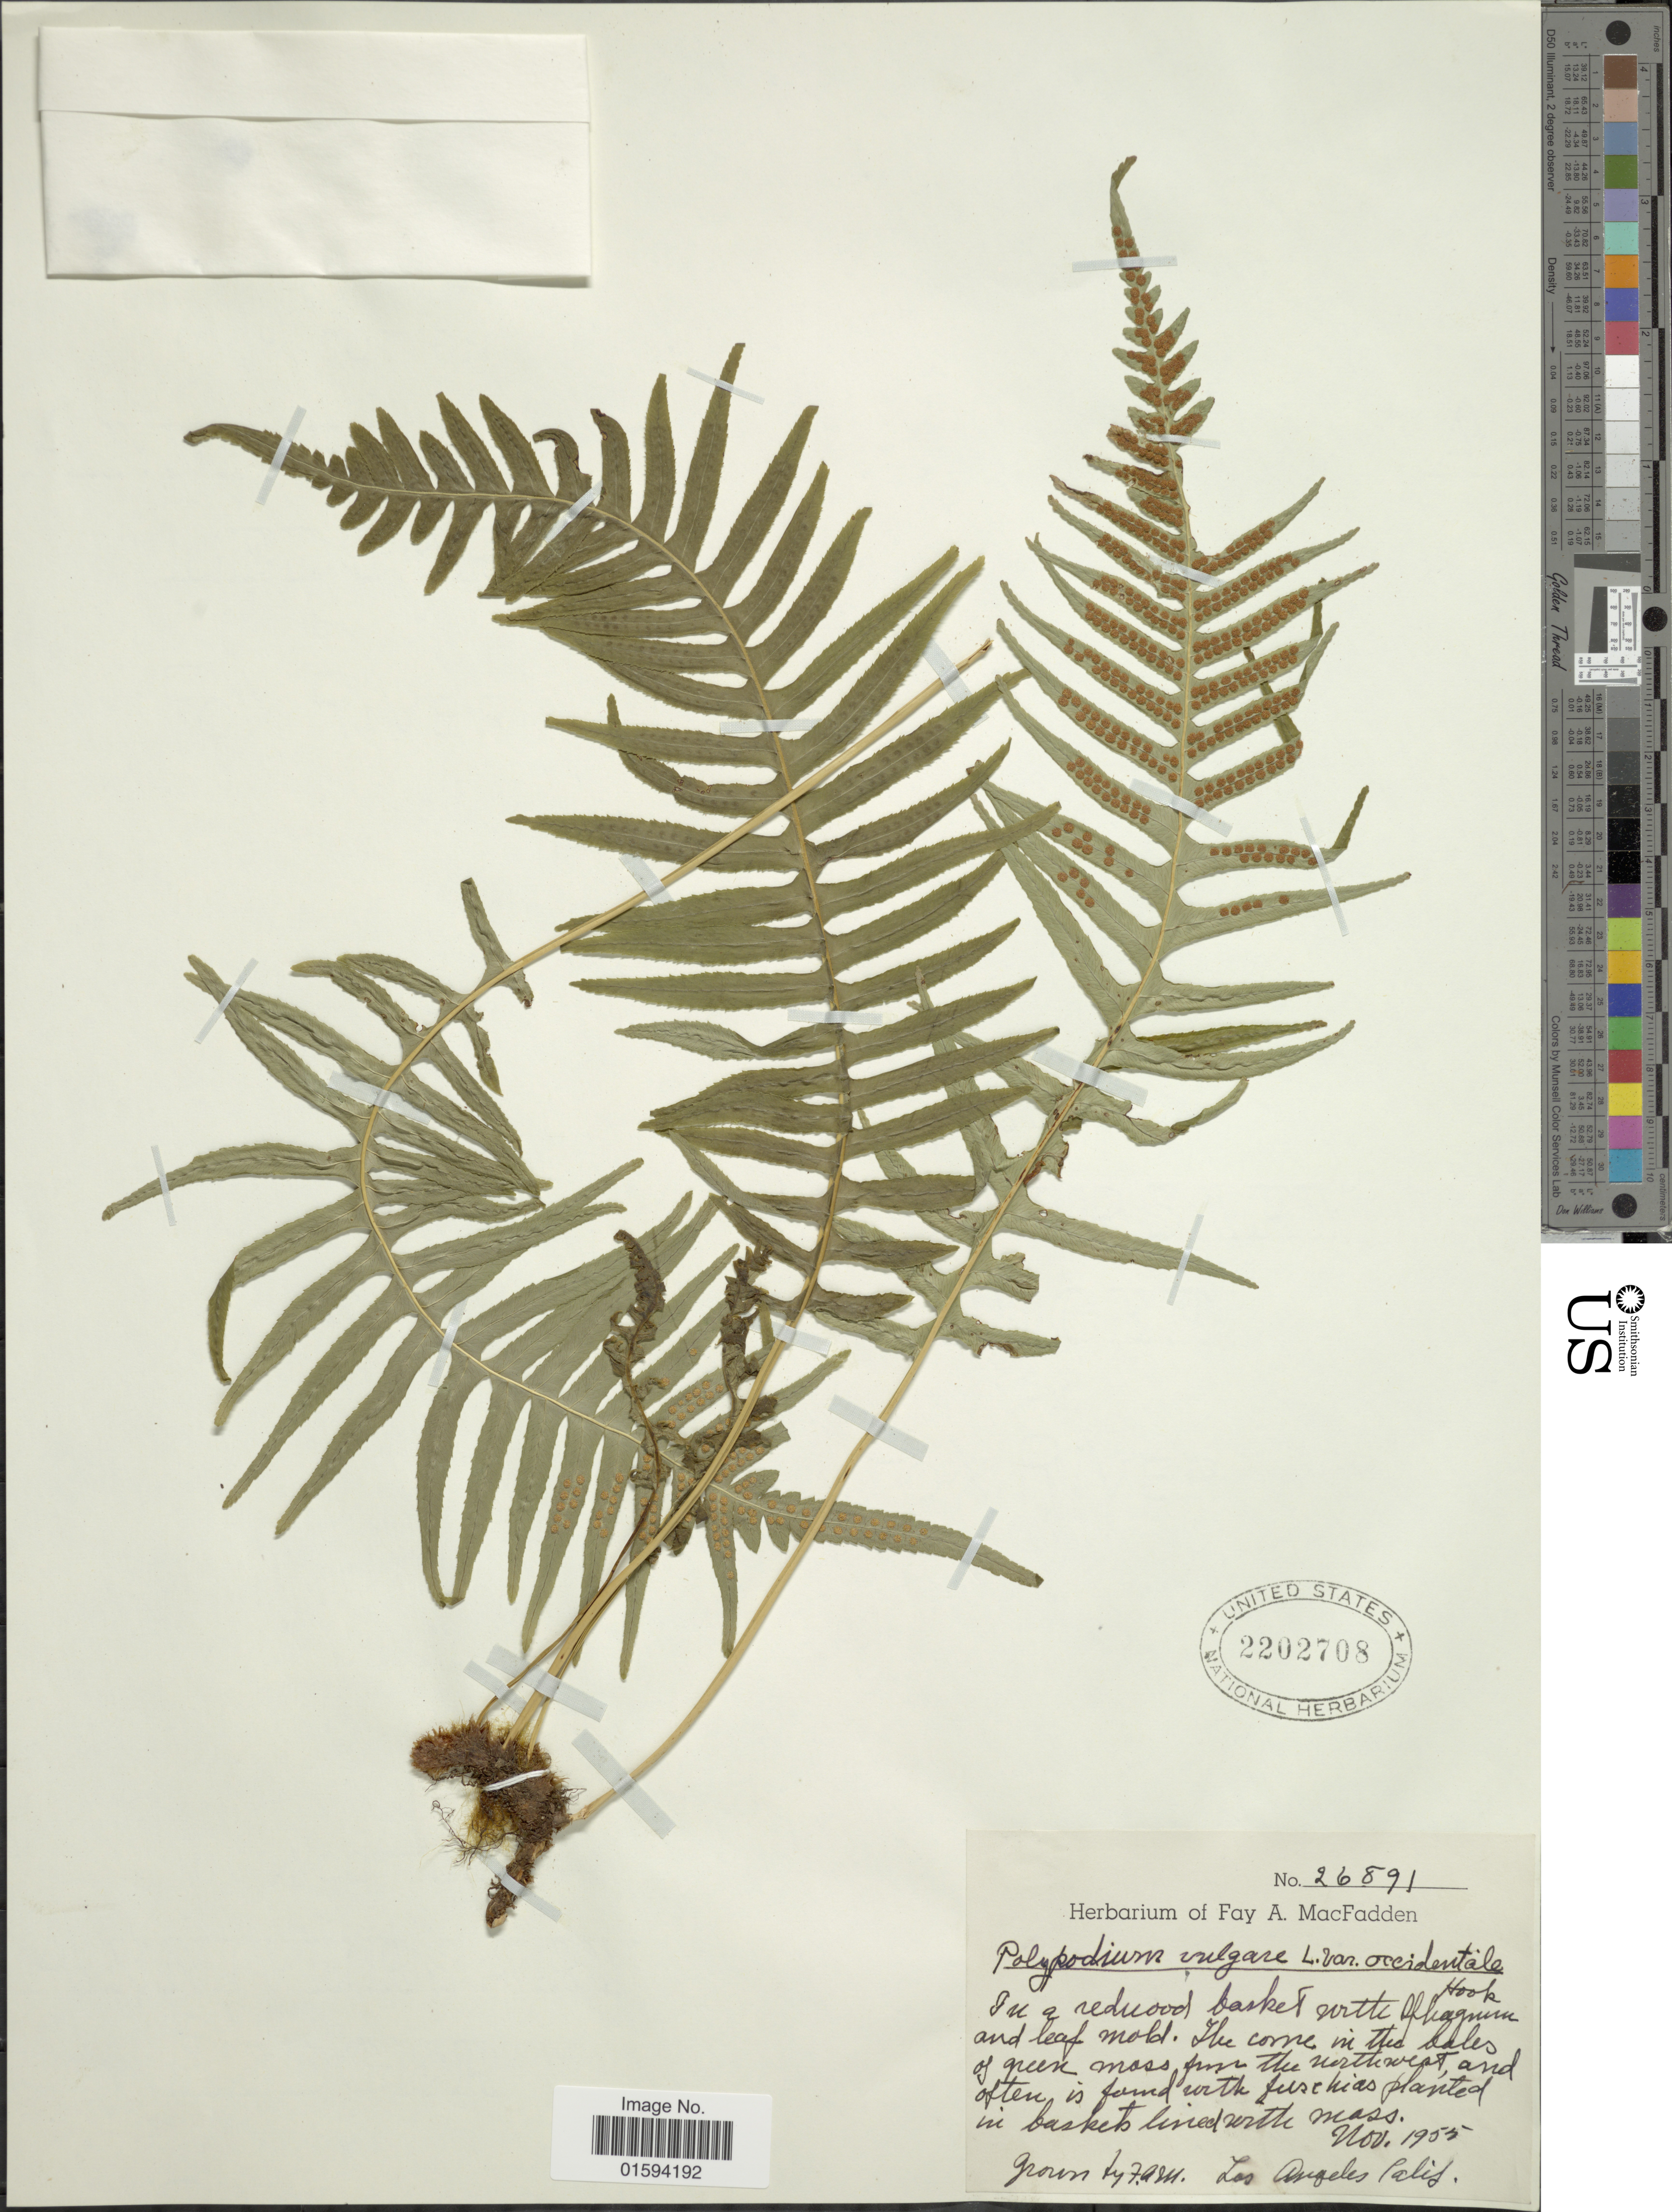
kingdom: Plantae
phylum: Tracheophyta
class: Polypodiopsida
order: Polypodiales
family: Polypodiaceae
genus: Polypodium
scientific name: Polypodium vulgare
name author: L.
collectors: F. MacFadden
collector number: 26891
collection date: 1955-11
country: United States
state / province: California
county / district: Los Angeles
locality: Los Angeles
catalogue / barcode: US 2202708